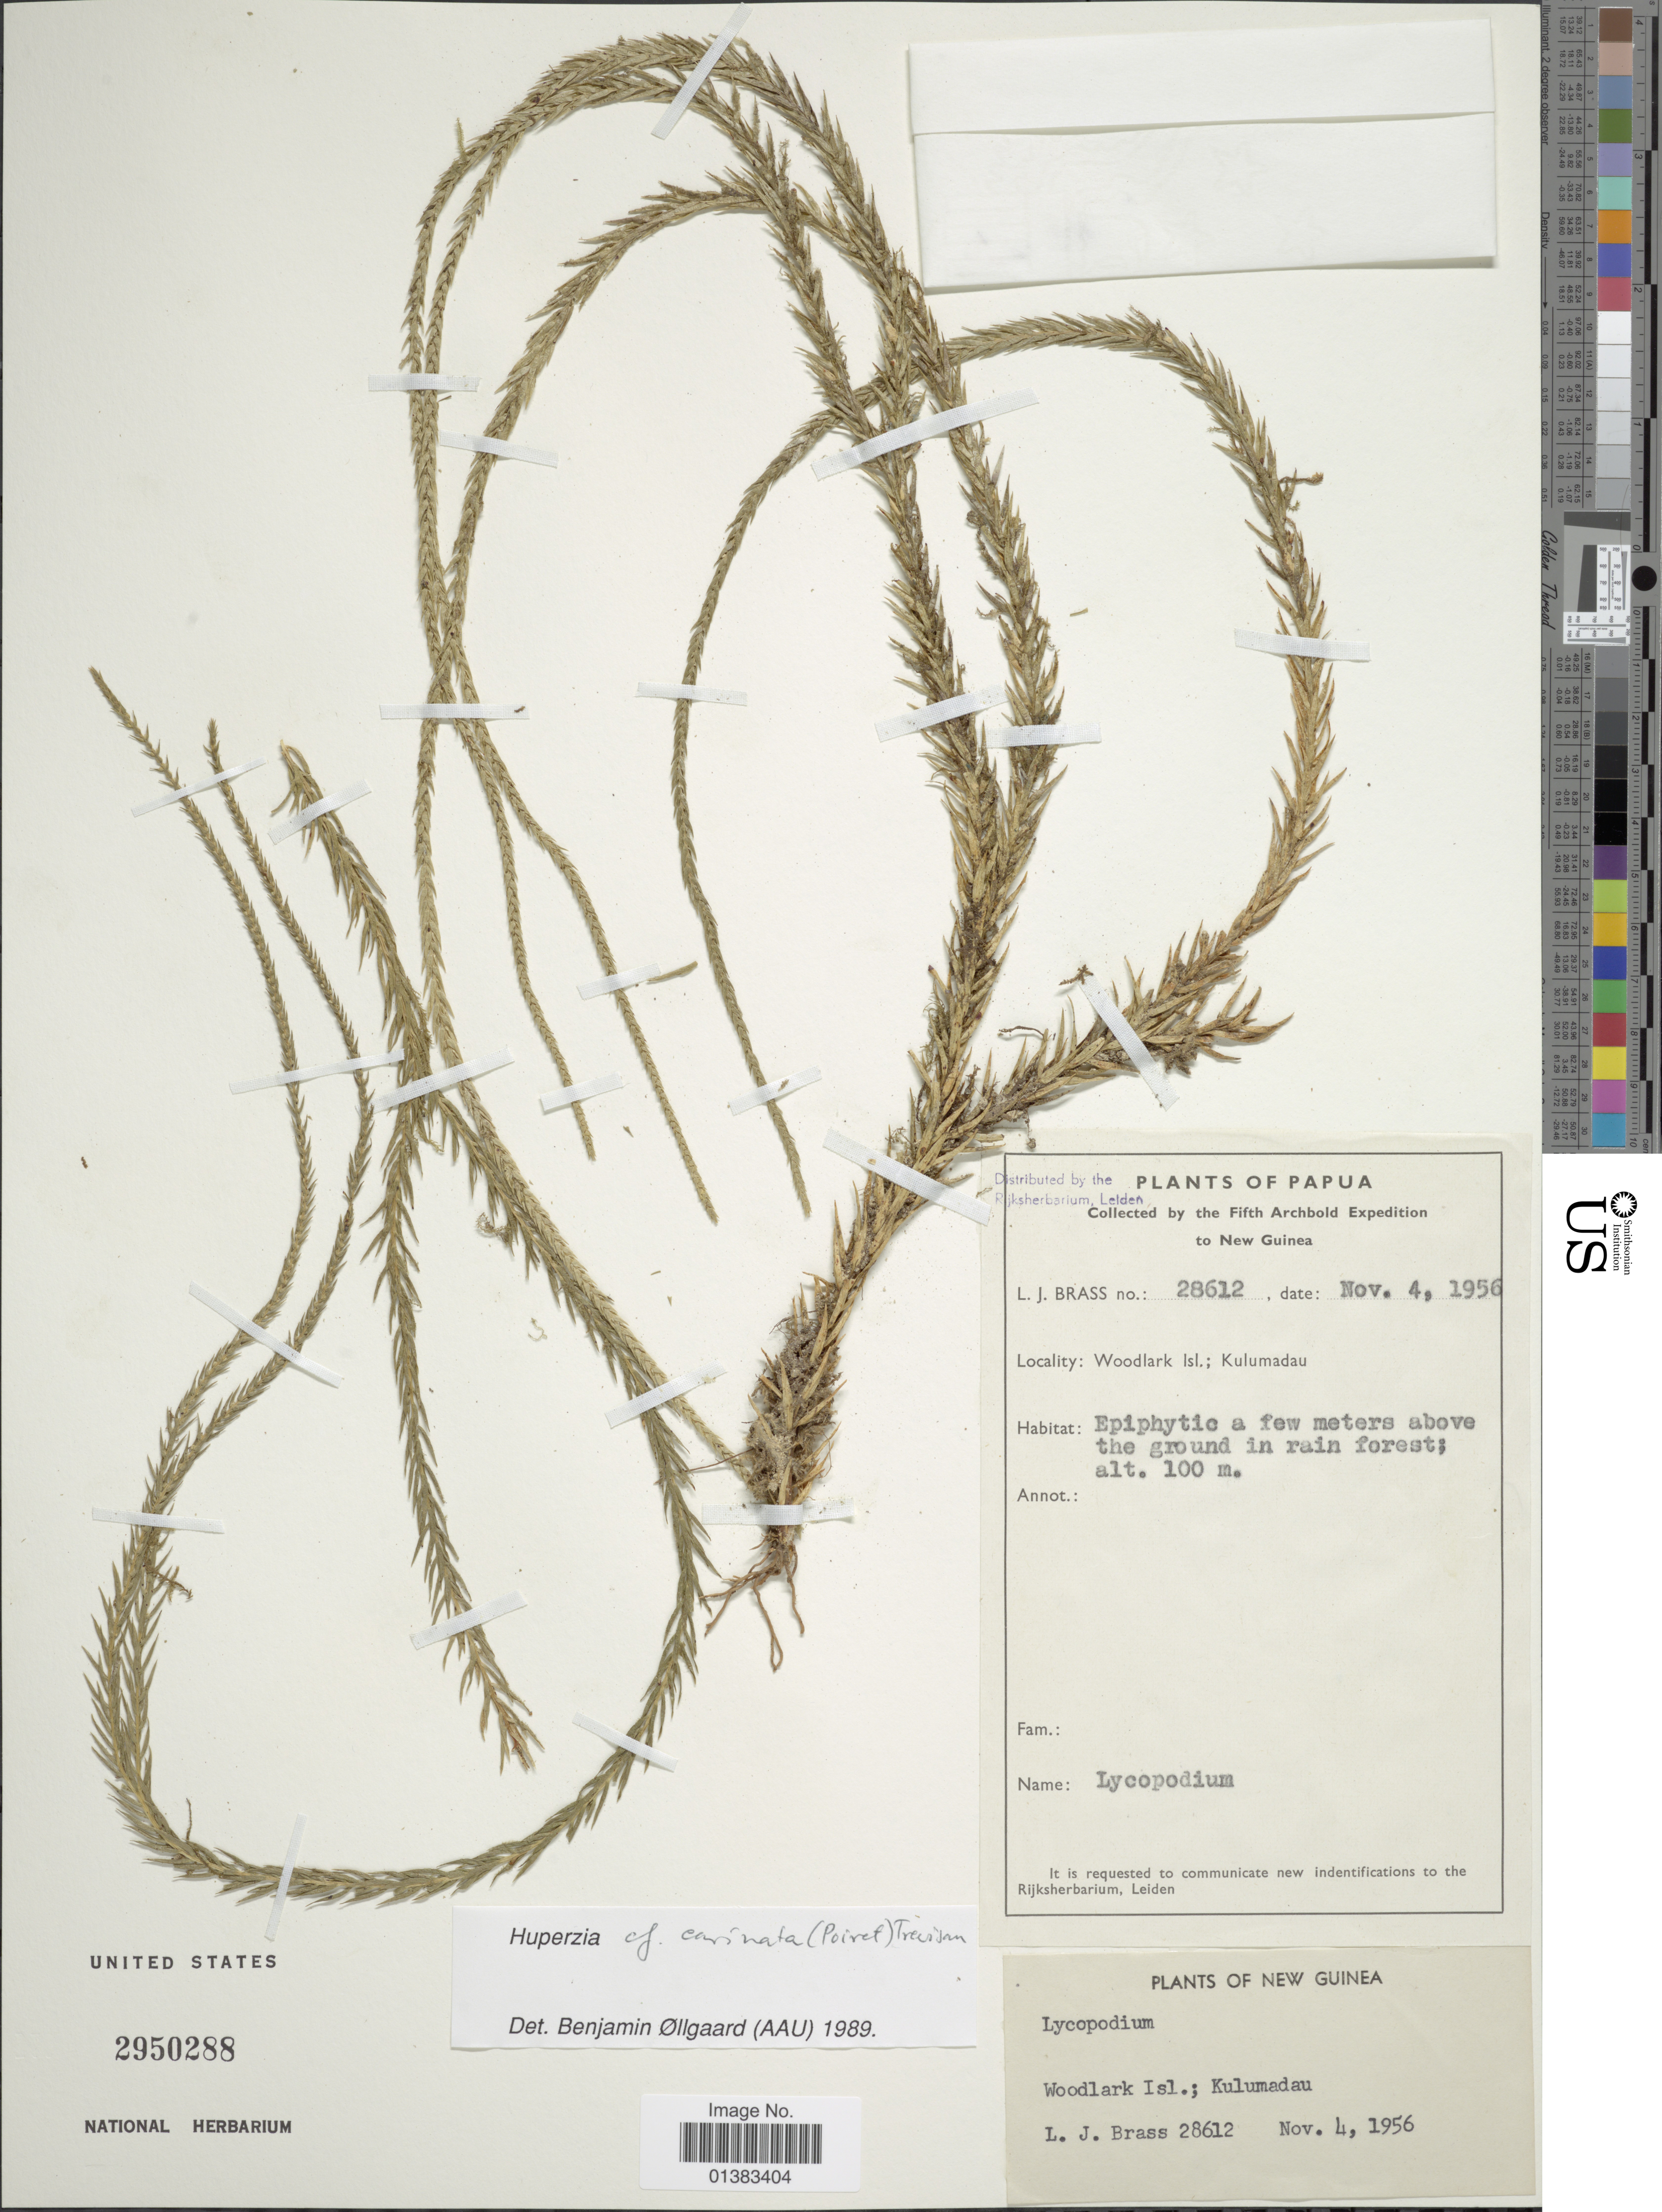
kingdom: Plantae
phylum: Tracheophyta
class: Lycopodiopsida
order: Lycopodiales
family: Lycopodiaceae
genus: Phlegmariurus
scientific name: Phlegmariurus carinatus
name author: (Desv.) Ching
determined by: Field, A. R.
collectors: L. J. Brass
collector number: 28612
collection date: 1956-11-04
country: Papua New Guinea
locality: Woodlark Isl.; Kulumadau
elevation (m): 100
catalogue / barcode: US 2950288